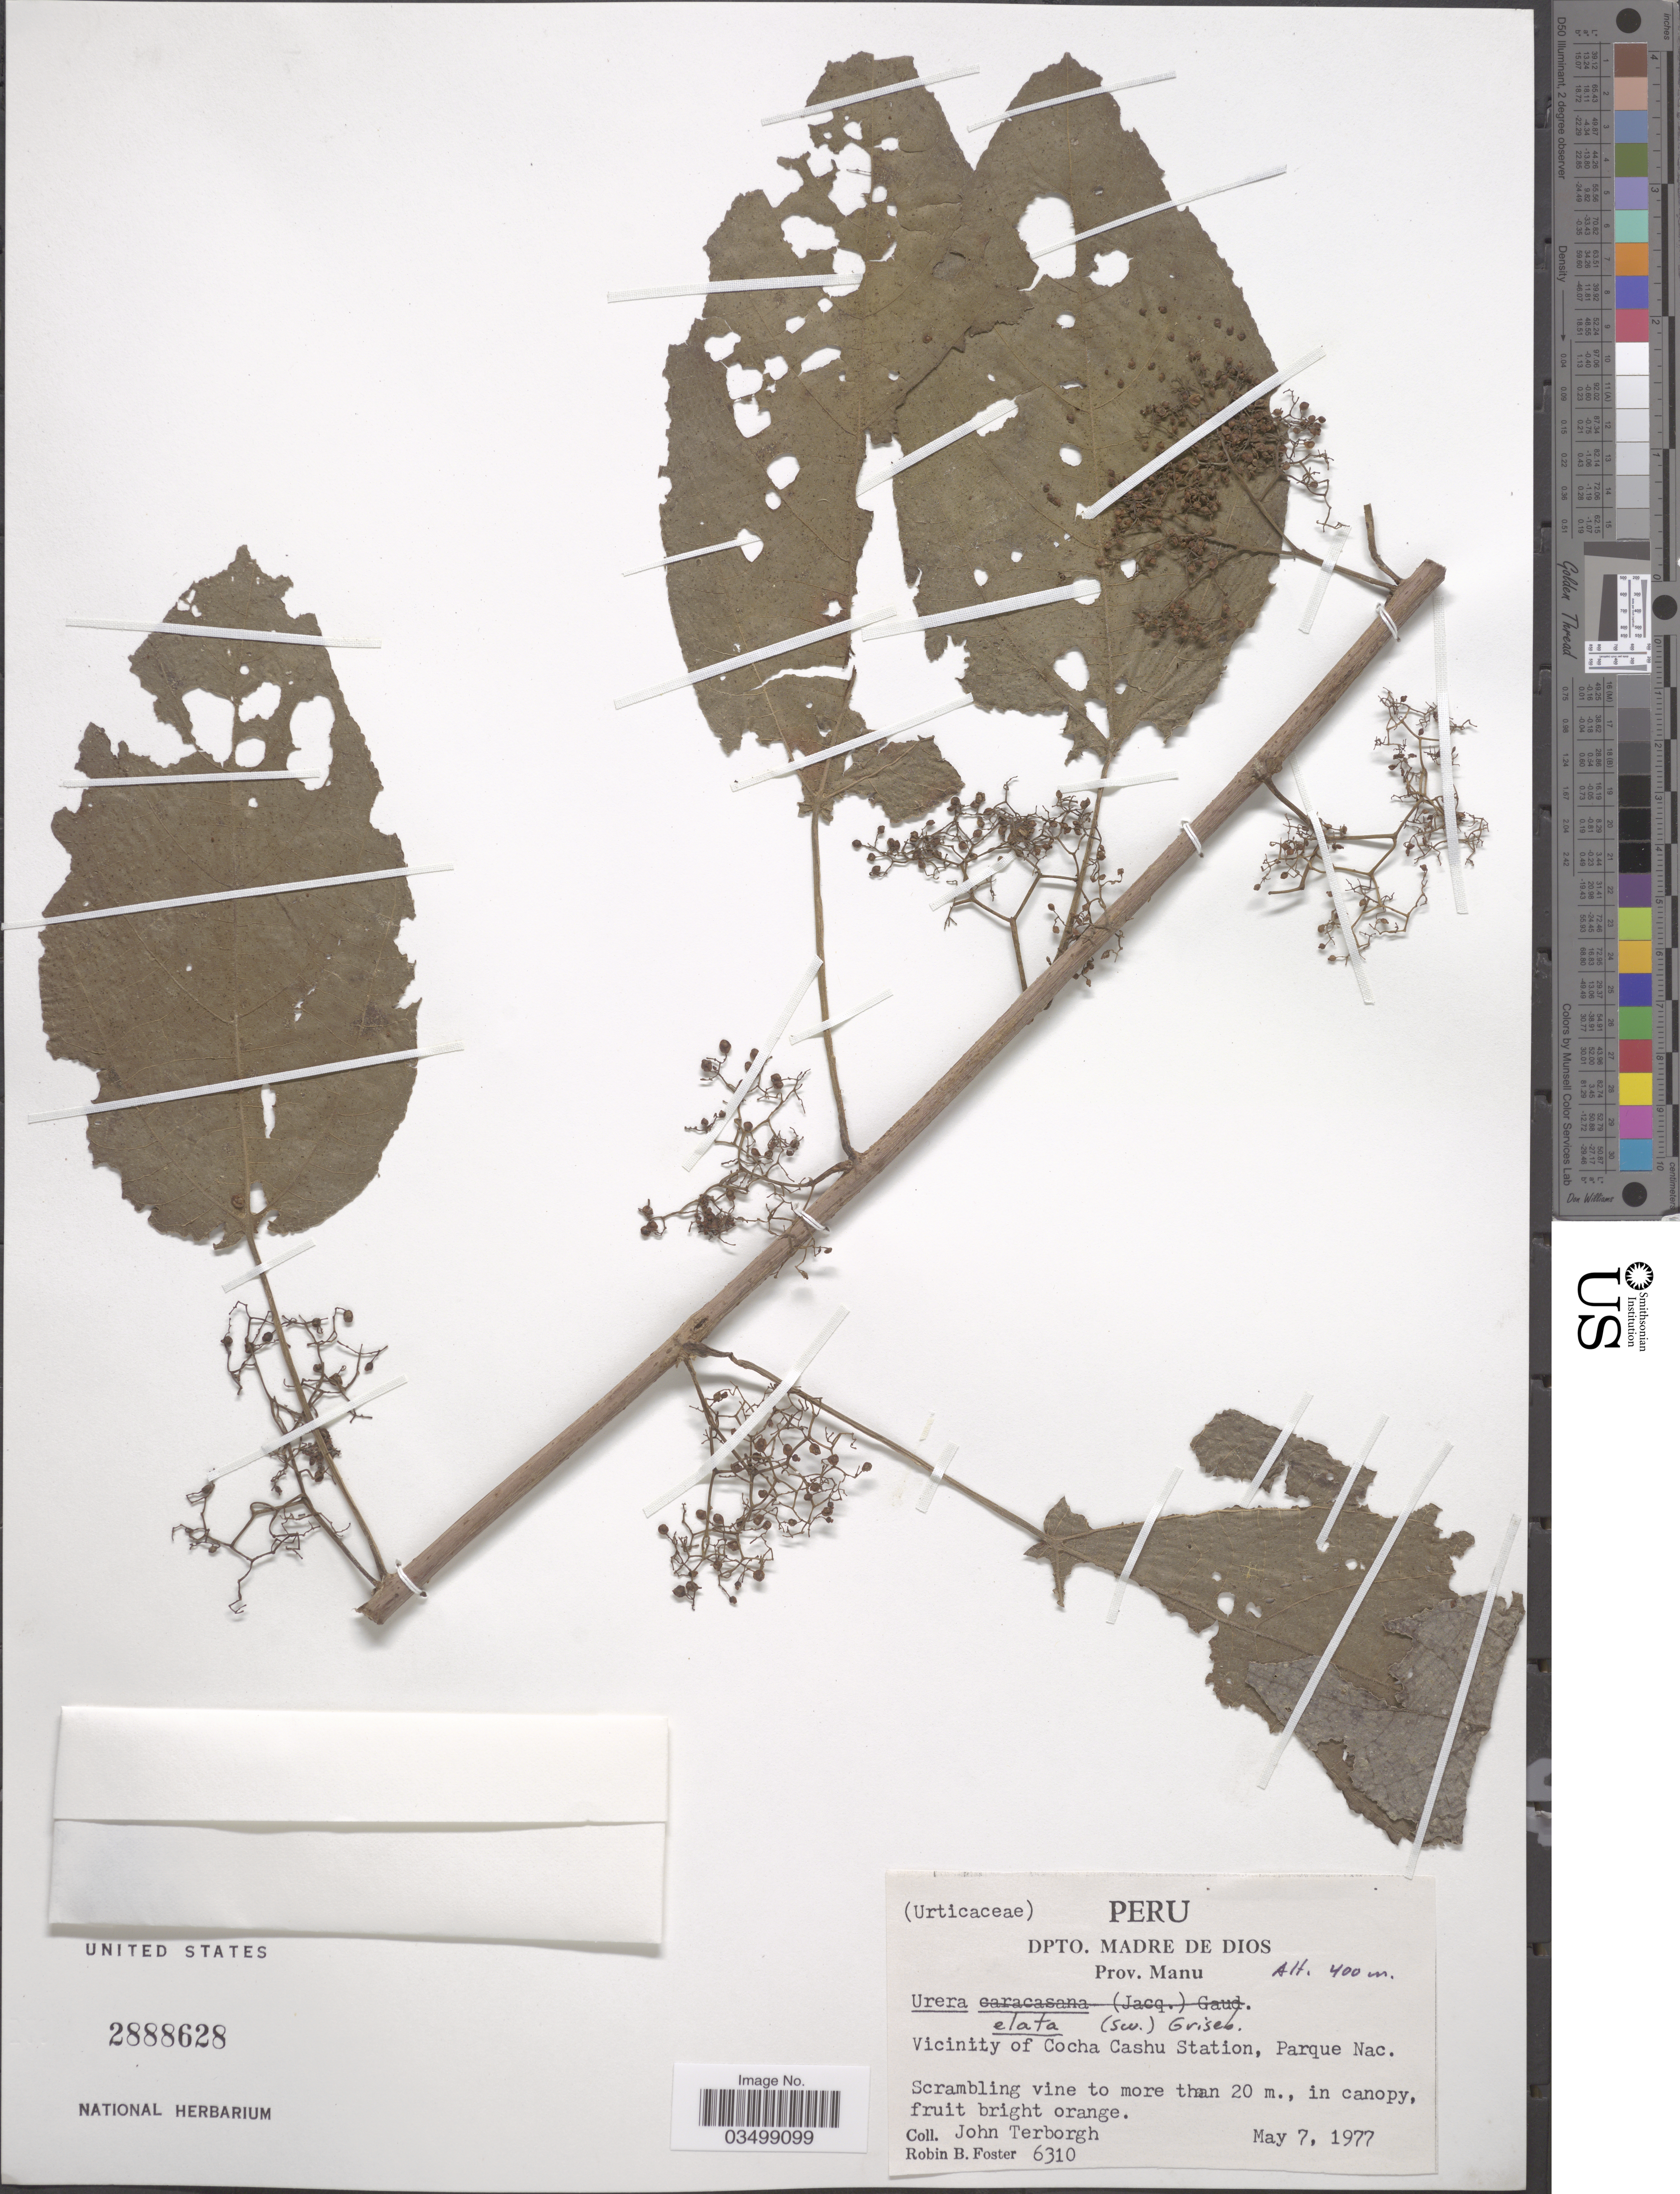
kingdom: Plantae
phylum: Tracheophyta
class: Magnoliopsida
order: Rosales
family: Urticaceae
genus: Urera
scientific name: Urera elata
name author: (Sw.) Griseb.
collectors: J. Terborgh & R. B. Foster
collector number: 6310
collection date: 1977-05-07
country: Peru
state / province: Madre de Dios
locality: Dpto. Madre de Dios. Prov. Manu. Vicinity of Cocha Cashu Station, Parque Nac.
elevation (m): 400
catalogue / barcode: US 2888628